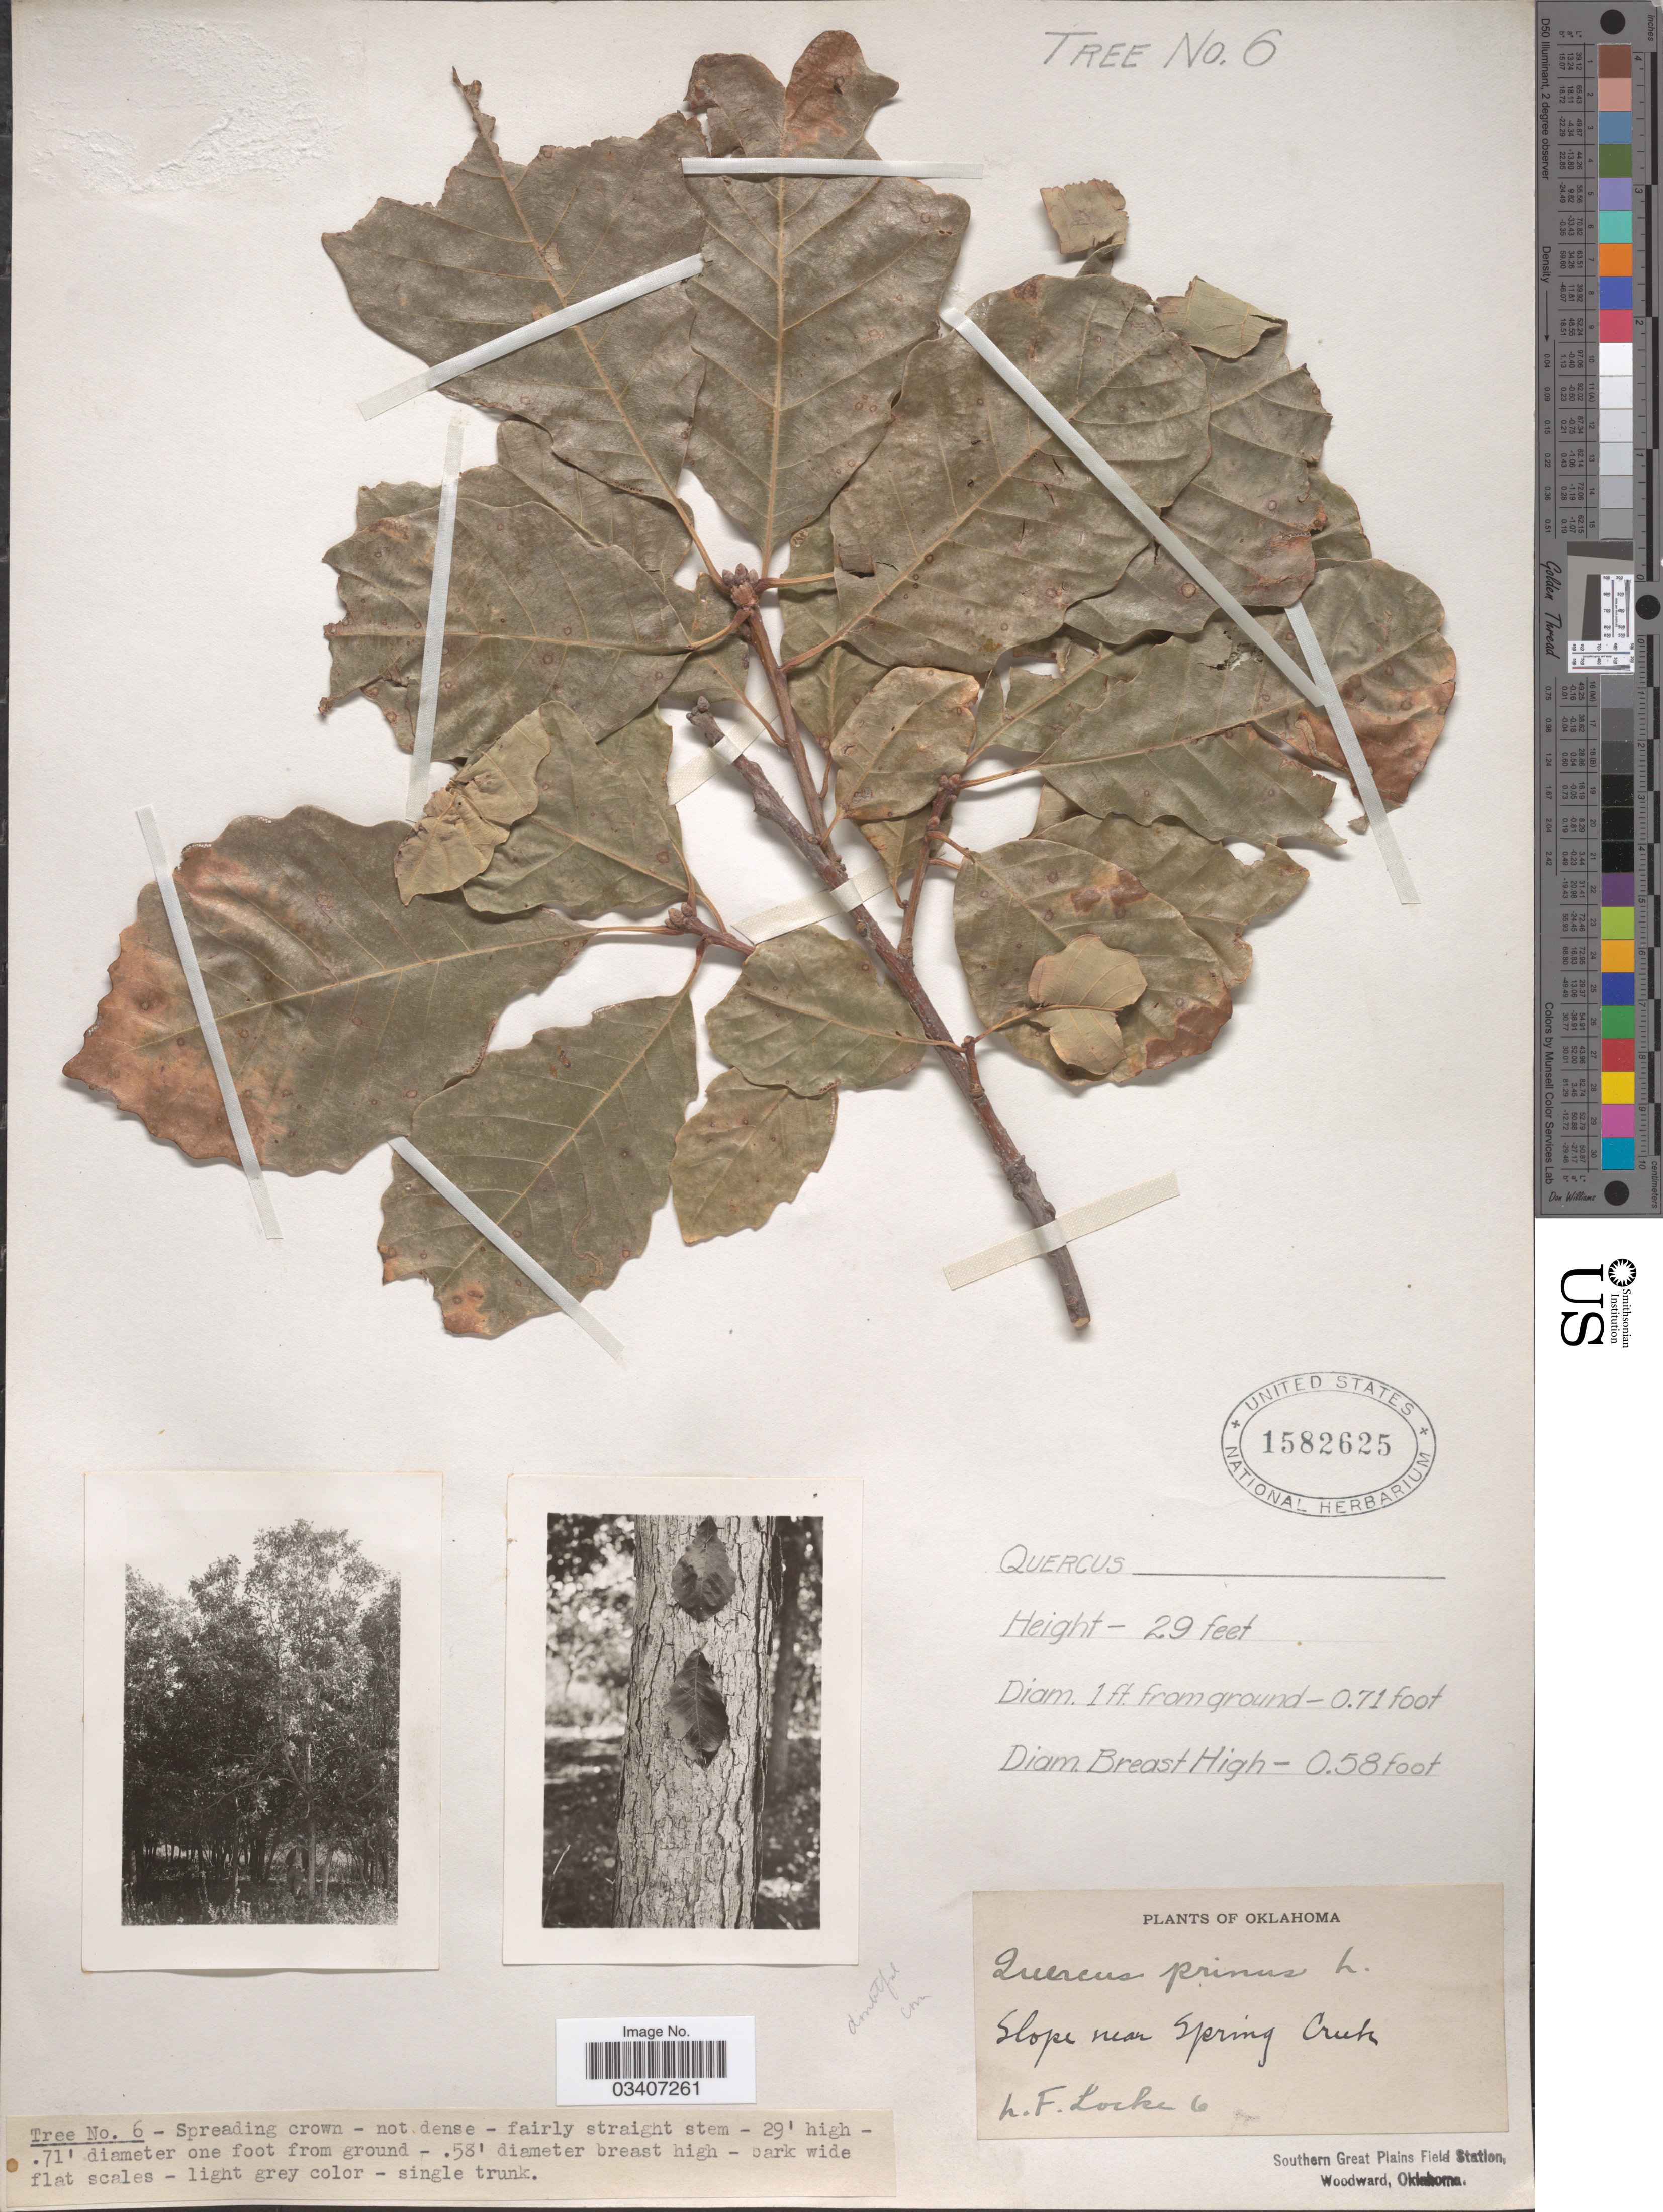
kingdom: Plantae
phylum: Tracheophyta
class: Magnoliopsida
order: Fagales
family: Fagaceae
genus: Quercus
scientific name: Quercus muehlenbergii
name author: Engelm.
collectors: L. Locke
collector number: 6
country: United States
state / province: Oklahoma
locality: Slope near Spring Creek.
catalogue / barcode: US 1582625